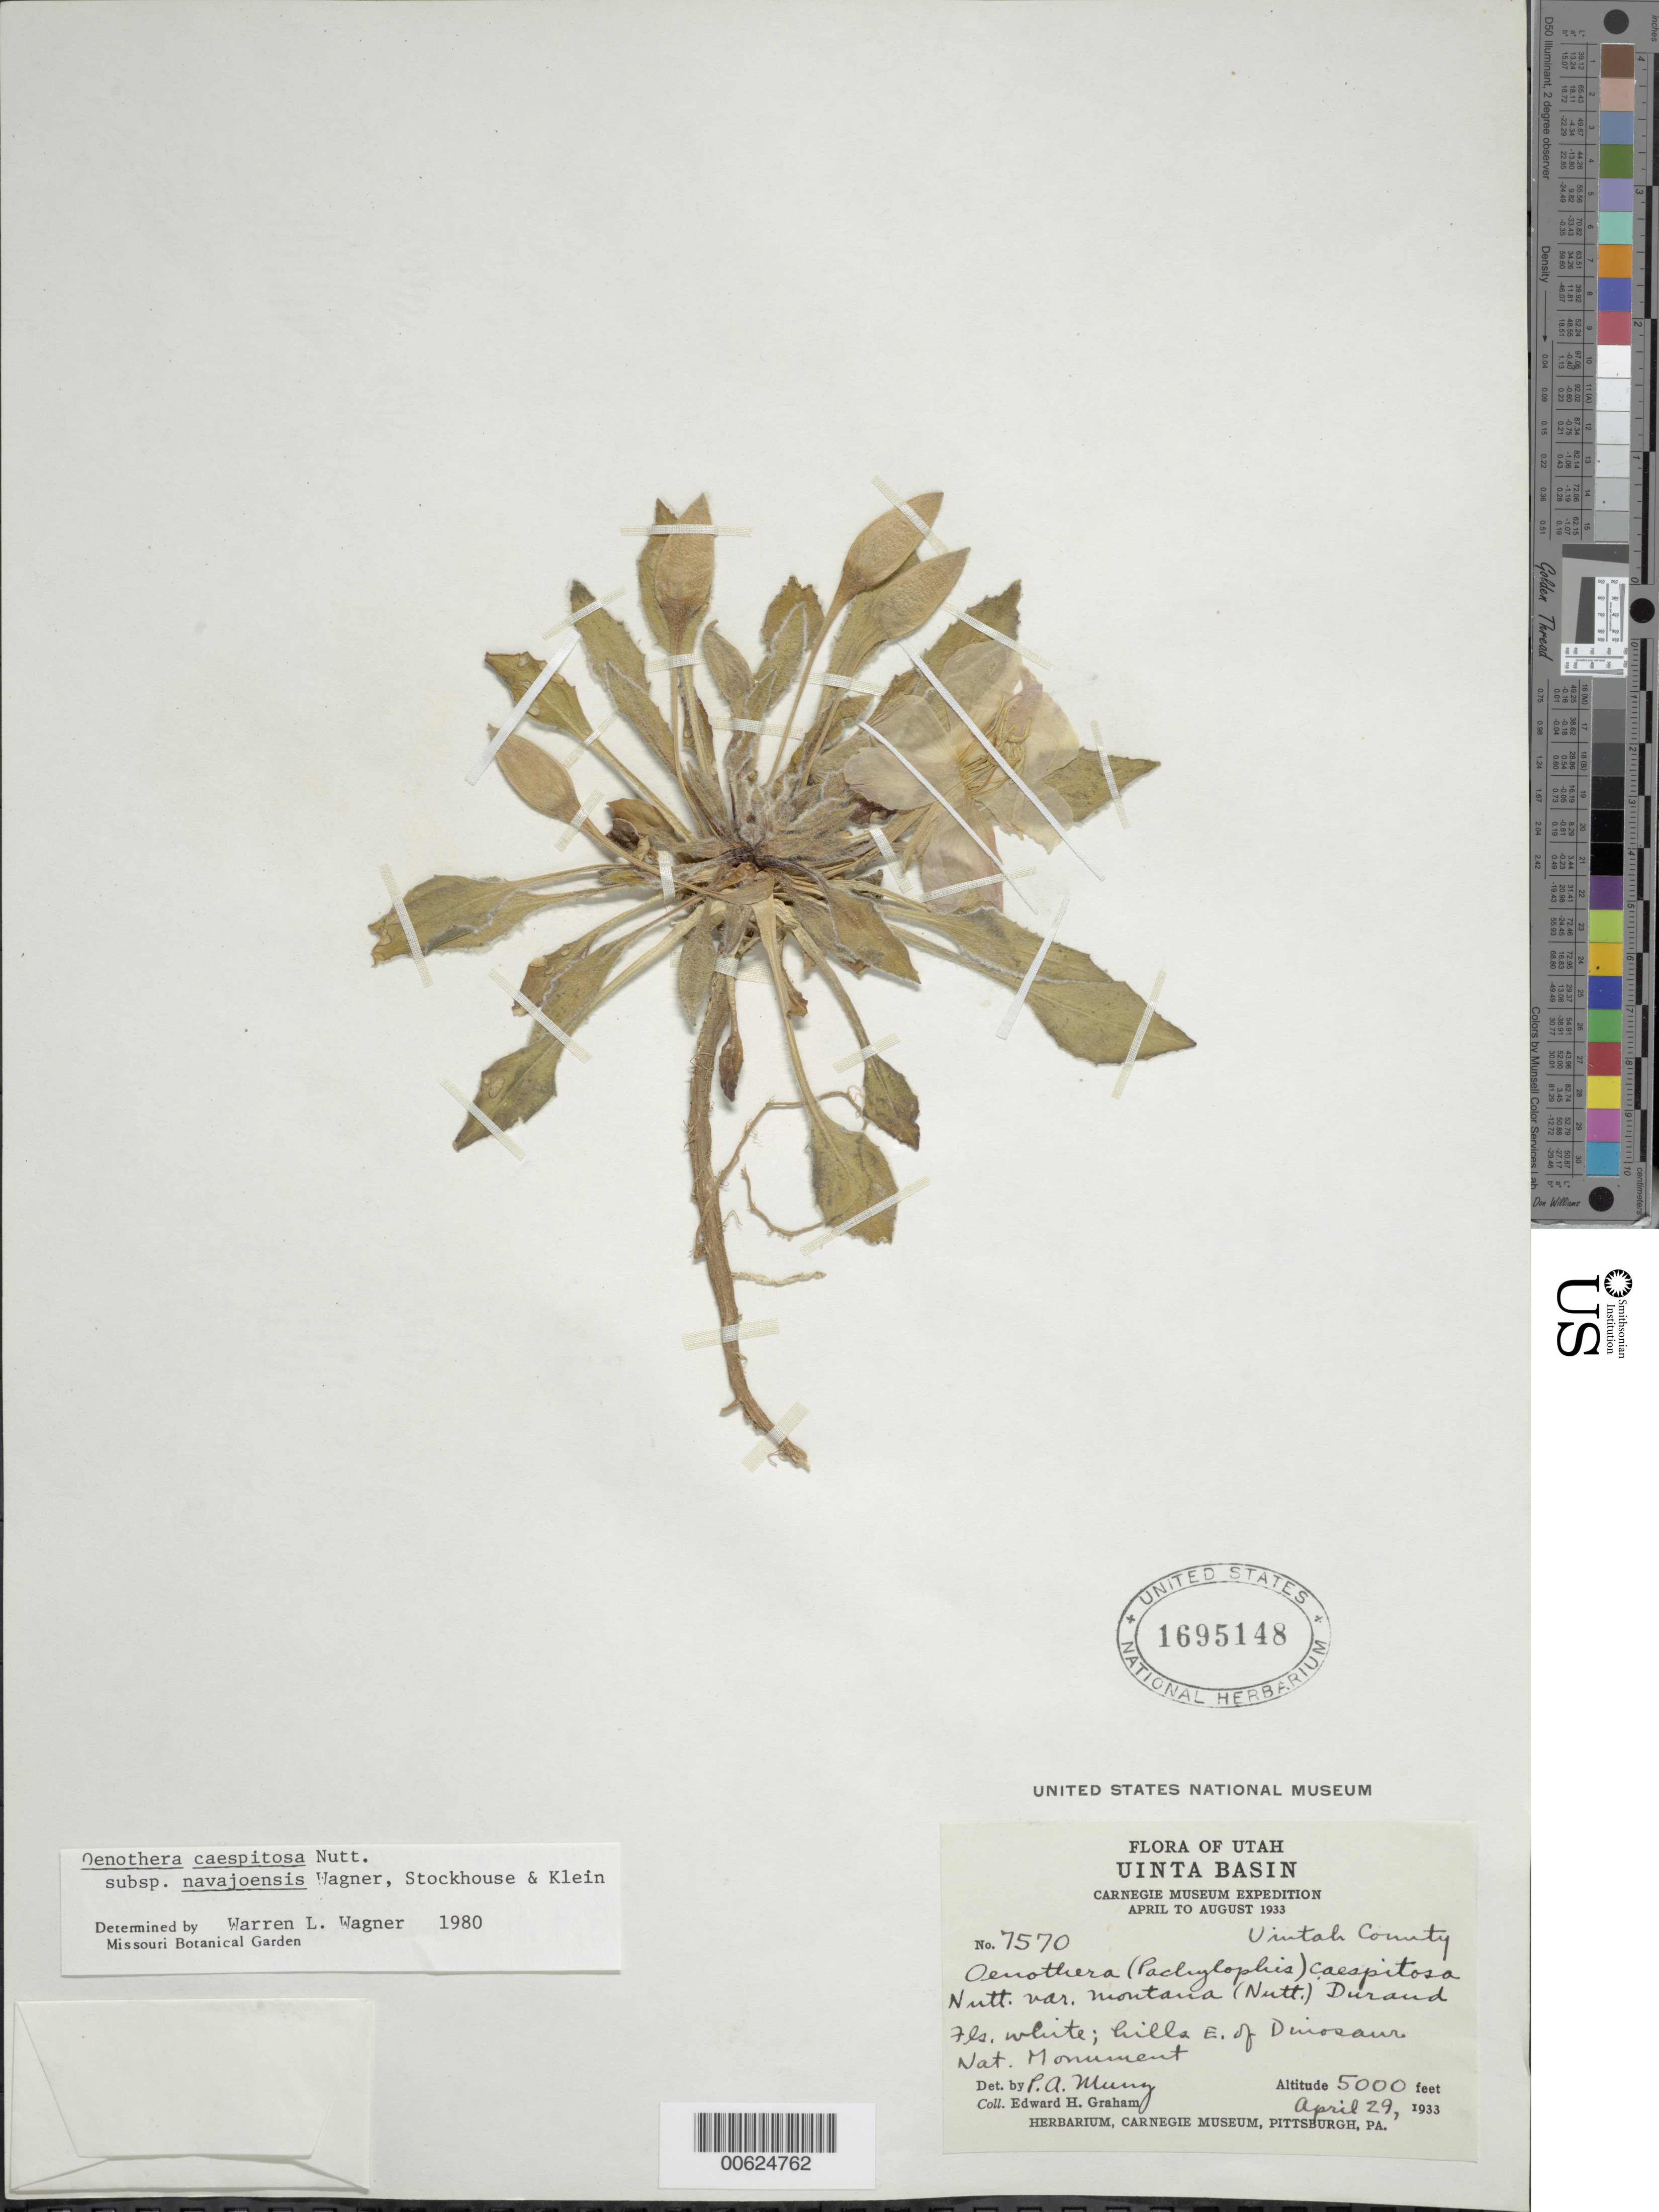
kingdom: Plantae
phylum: Tracheophyta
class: Magnoliopsida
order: Myrtales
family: Onagraceae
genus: Oenothera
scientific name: Oenothera cespitosa subsp. navajoensis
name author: W.L. Wagner et al.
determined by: Wagner, W. L., (BOT), Smithsonian Institution - National Museum of Natural History (UNITED STATES)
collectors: E. H. Graham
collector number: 7570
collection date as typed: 29 Apr 1933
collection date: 1933-04-29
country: United States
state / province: Utah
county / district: Uintah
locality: Uinta Basin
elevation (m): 1524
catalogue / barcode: US 1695148